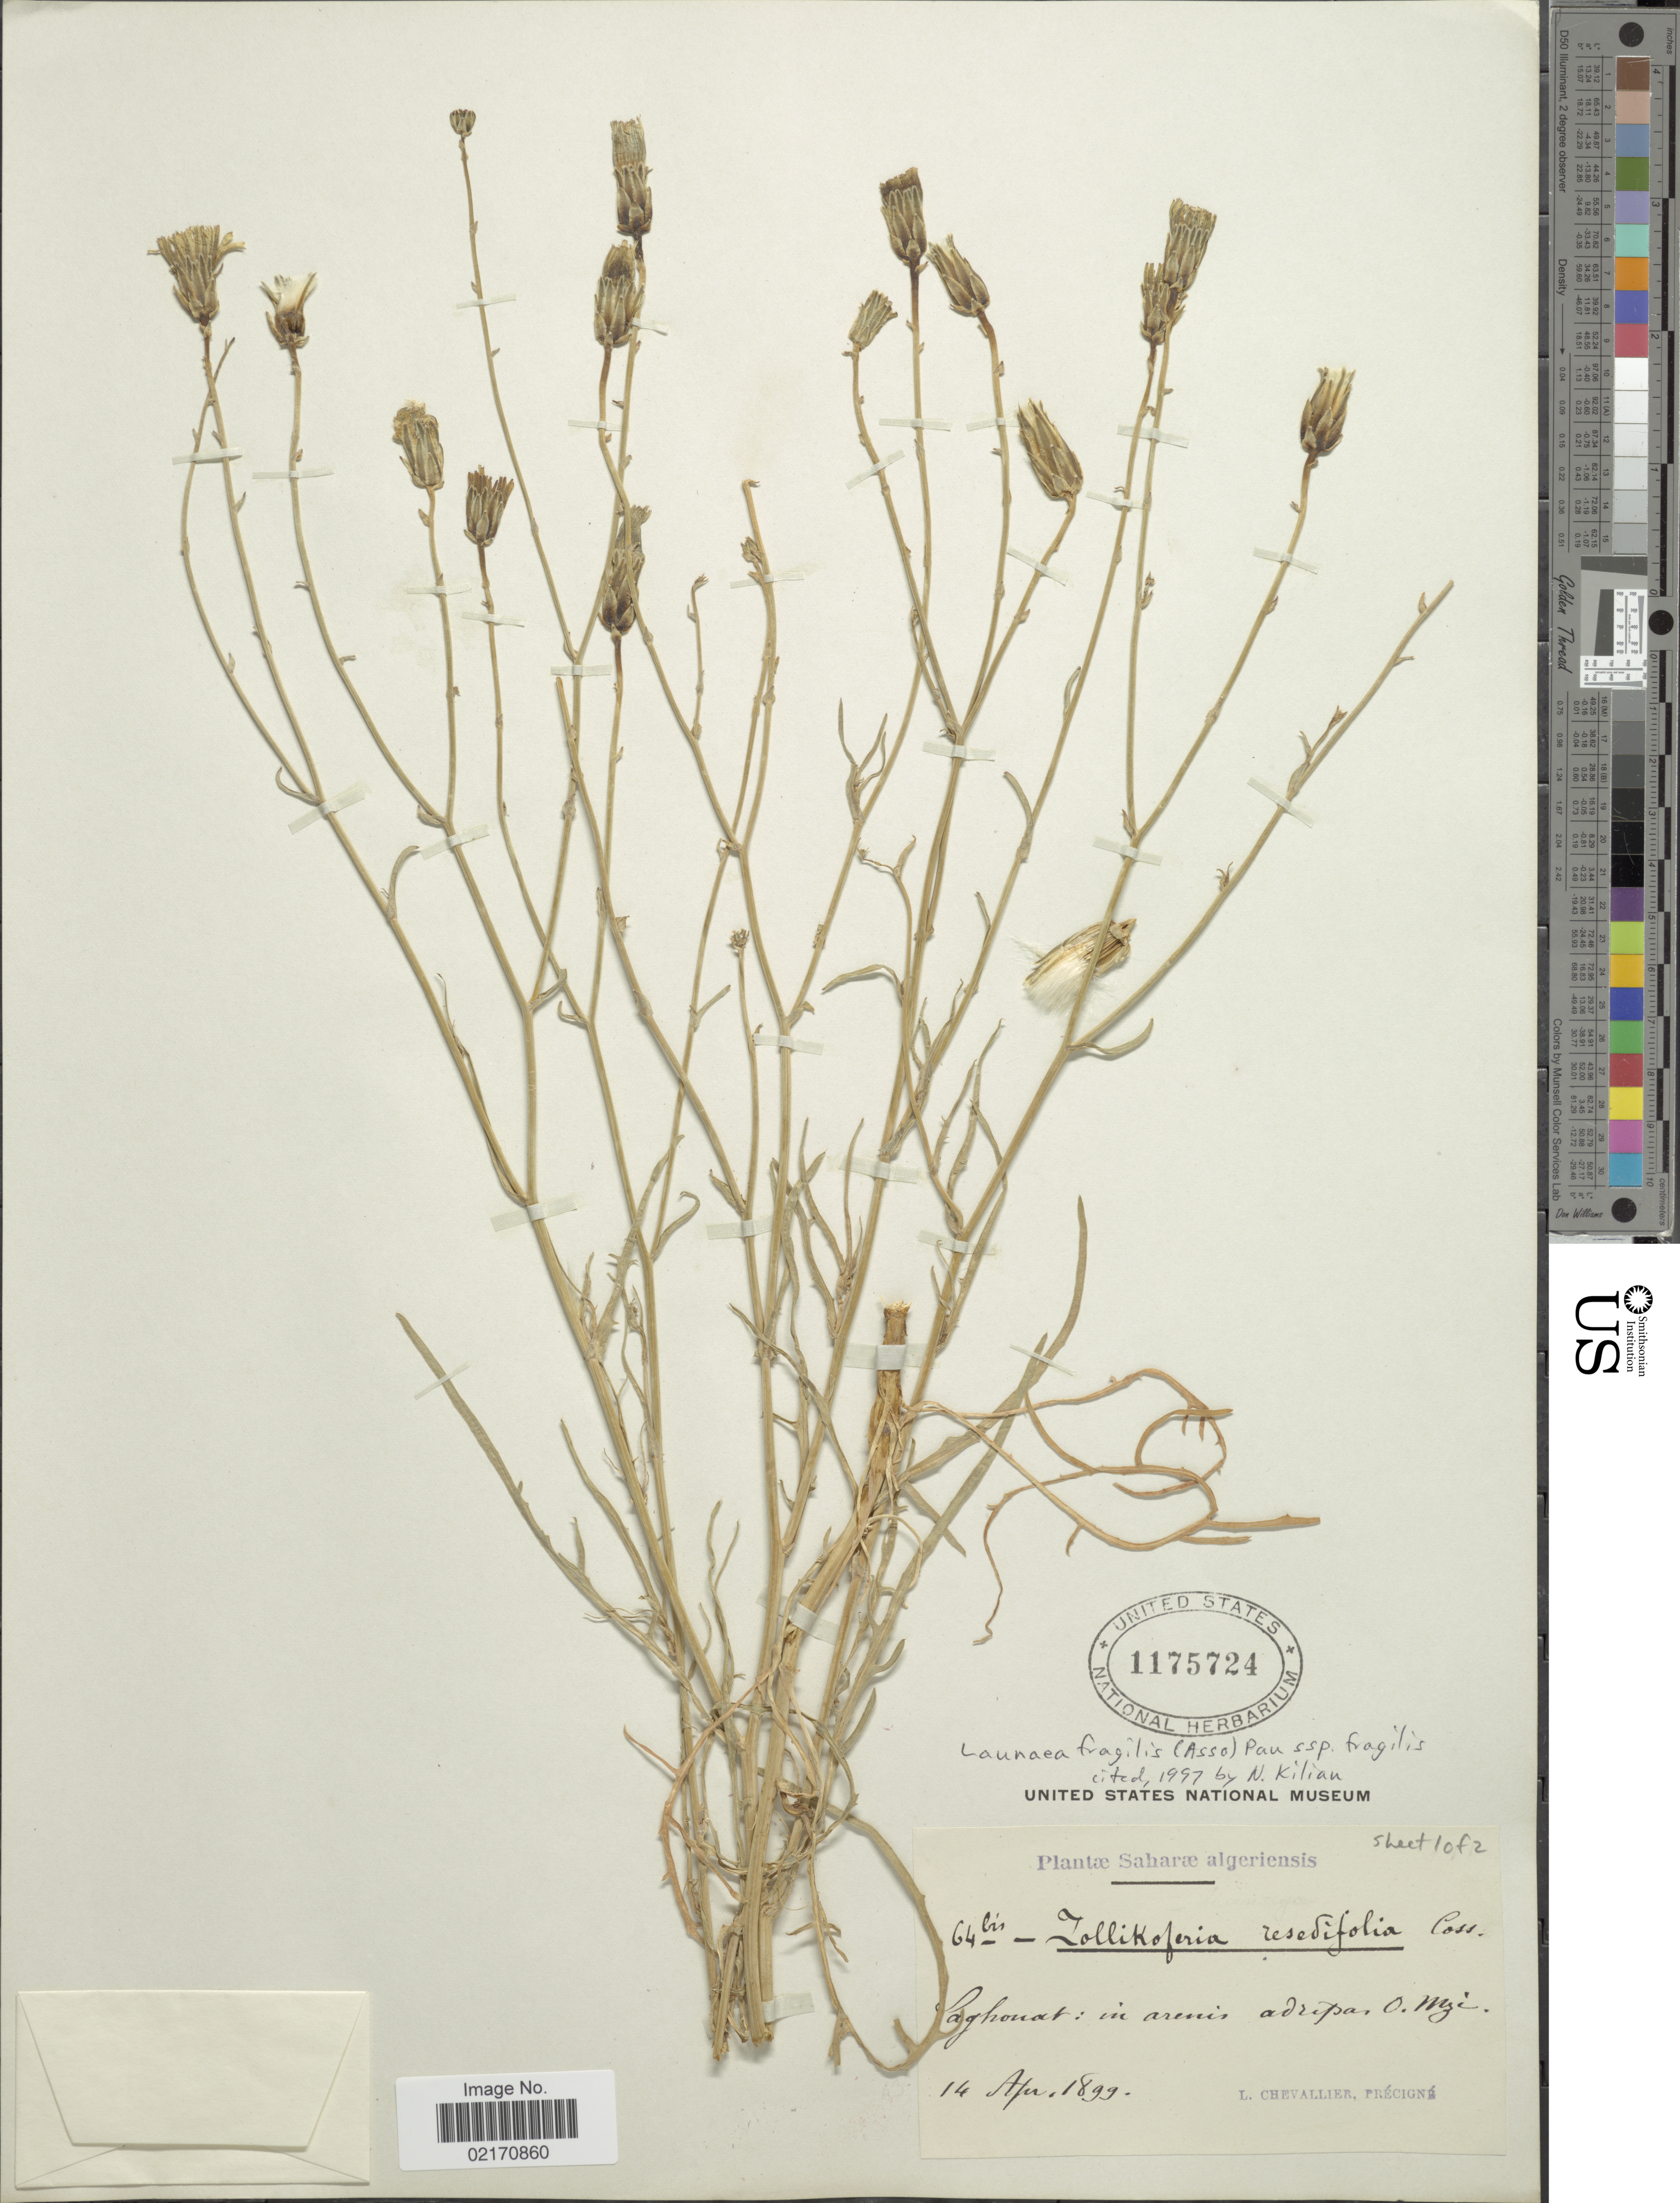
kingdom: Plantae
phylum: Tracheophyta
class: Magnoliopsida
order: Asterales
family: Asteraceae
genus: Launaea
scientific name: Launaea fragilis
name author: (Asso) Pau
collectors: L. Chevallier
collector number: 64bis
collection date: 1899-04-14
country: Algeria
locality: Saharae algeriensis, Laghouast, O. Mzi.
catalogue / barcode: US 1175724